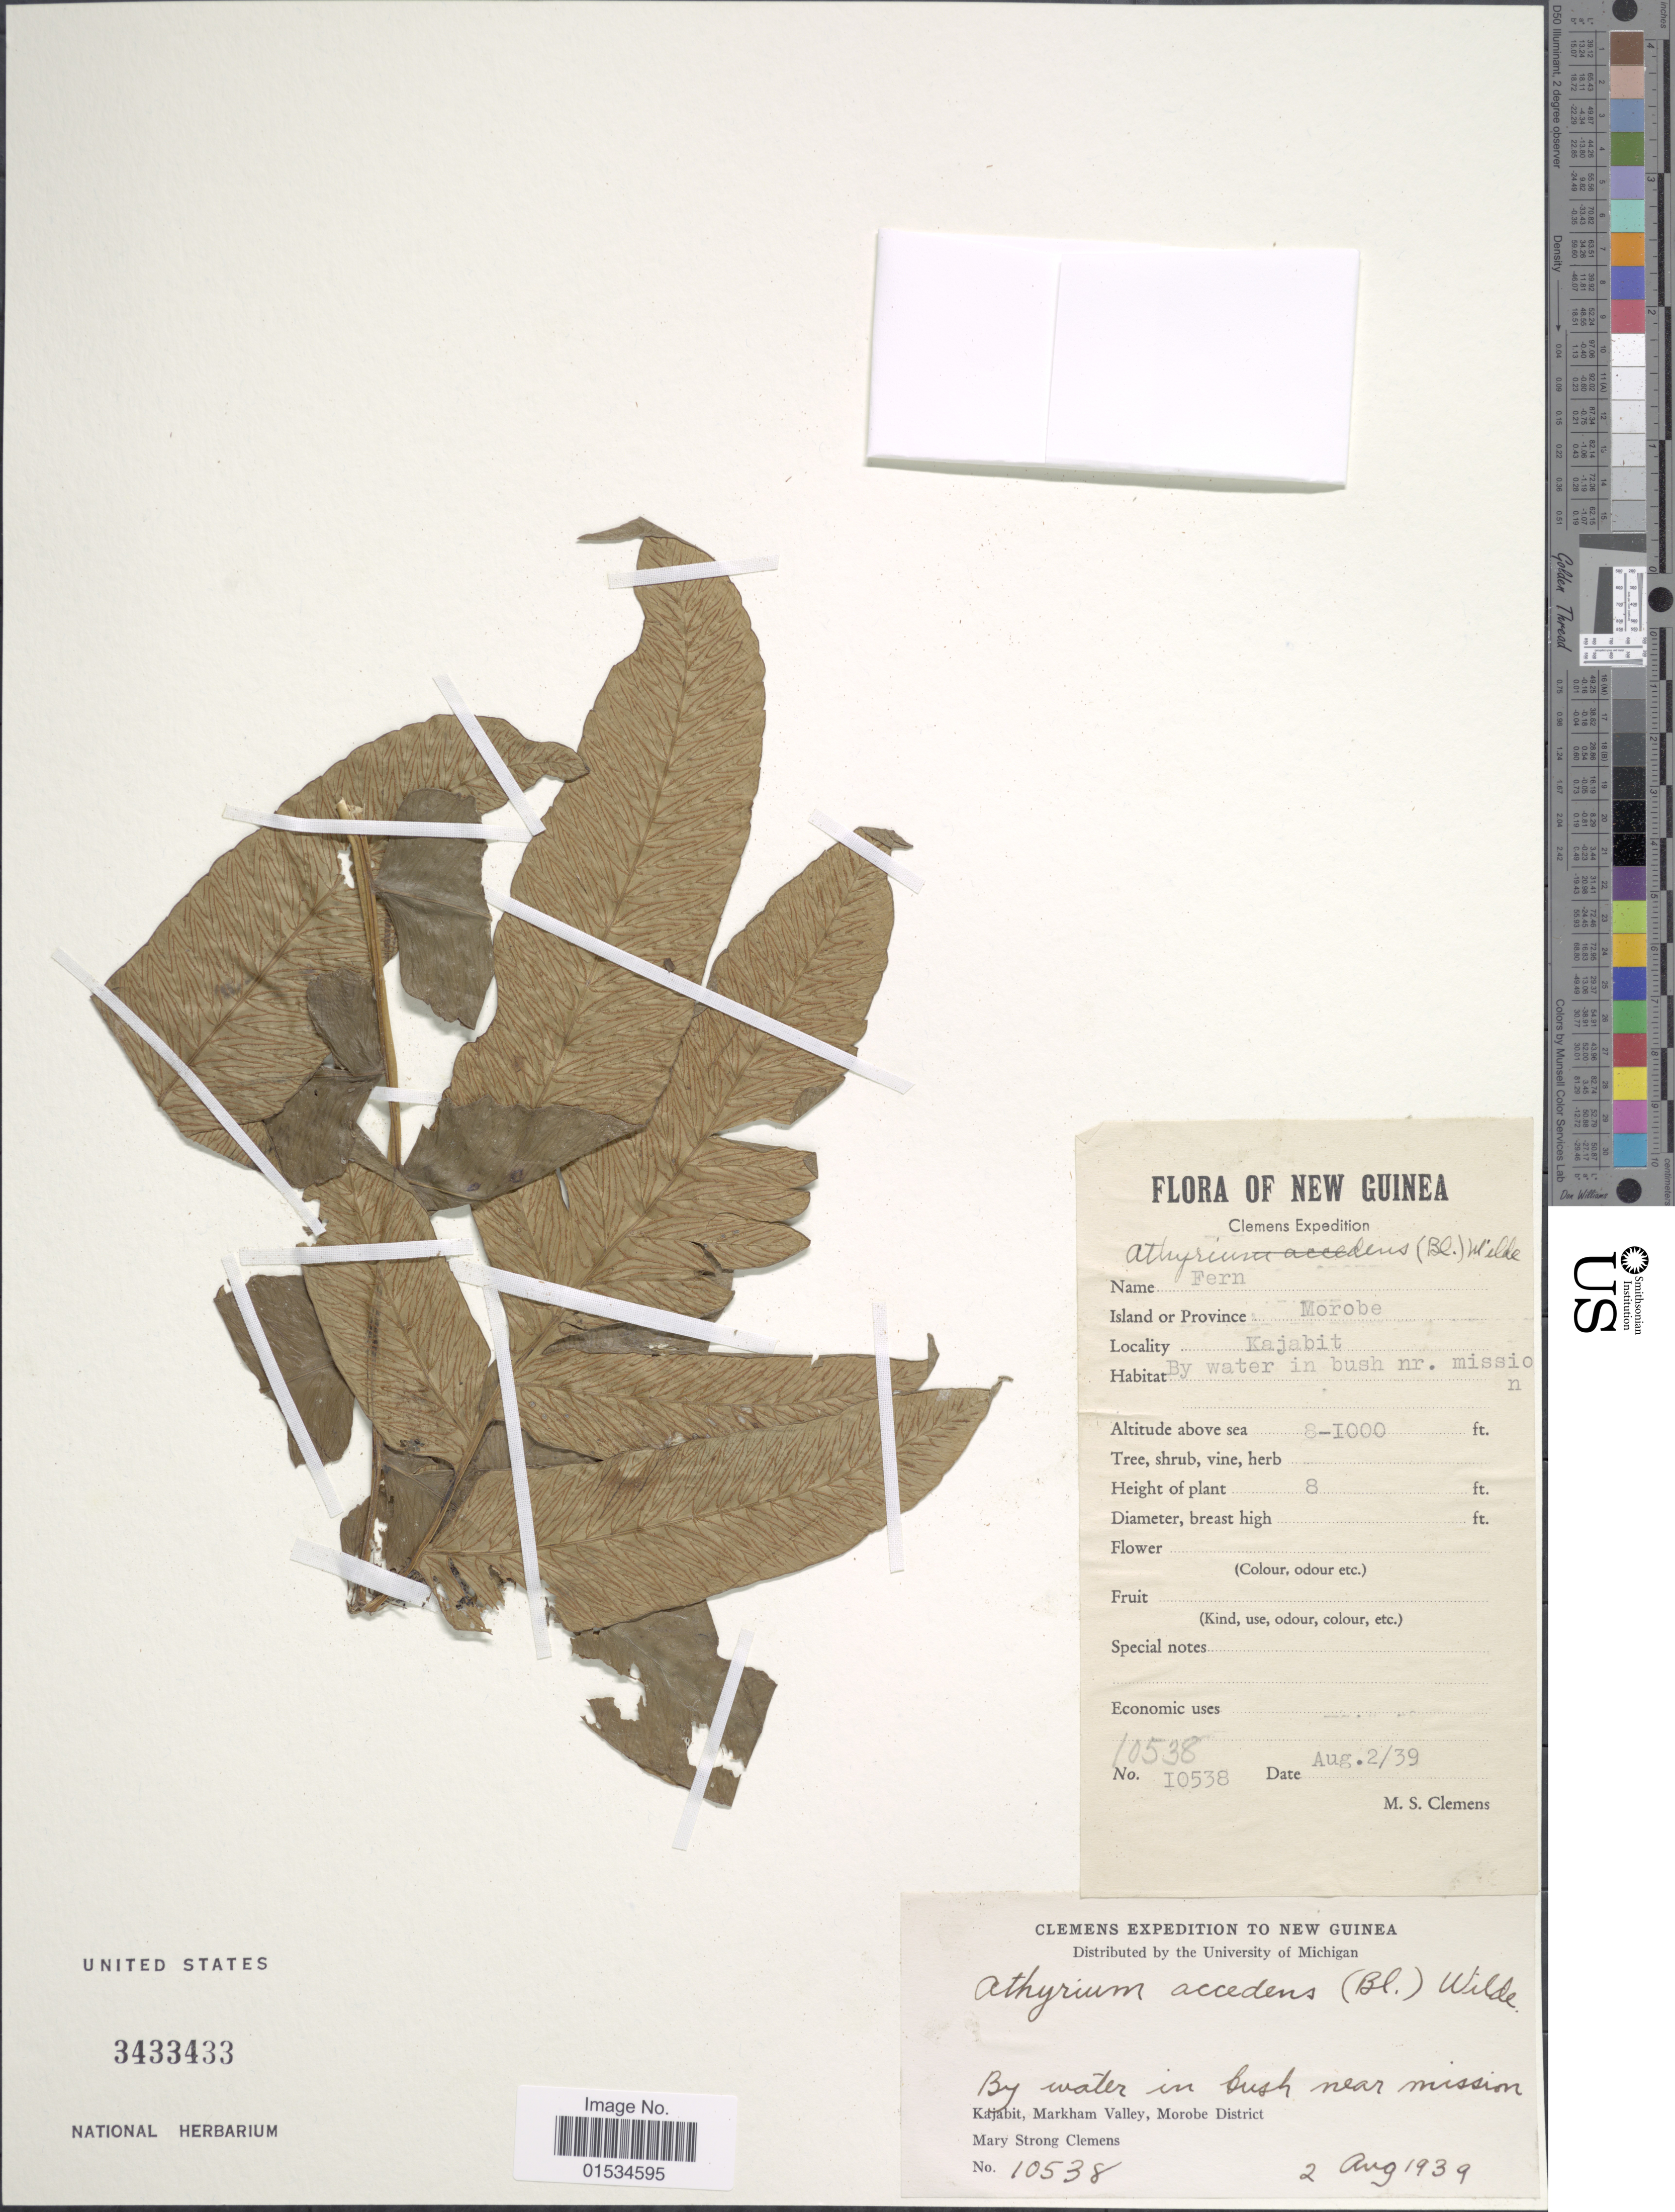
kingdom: Plantae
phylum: Tracheophyta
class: Polypodiopsida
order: Polypodiales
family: Athyriaceae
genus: Diplazium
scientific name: Diplazium accendens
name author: Blume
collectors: M. S. Clemens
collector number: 10538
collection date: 1939-08-02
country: Papua New Guinea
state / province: Morobe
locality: Kajabit, Markham Valley, New Guinea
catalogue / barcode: US 3433433